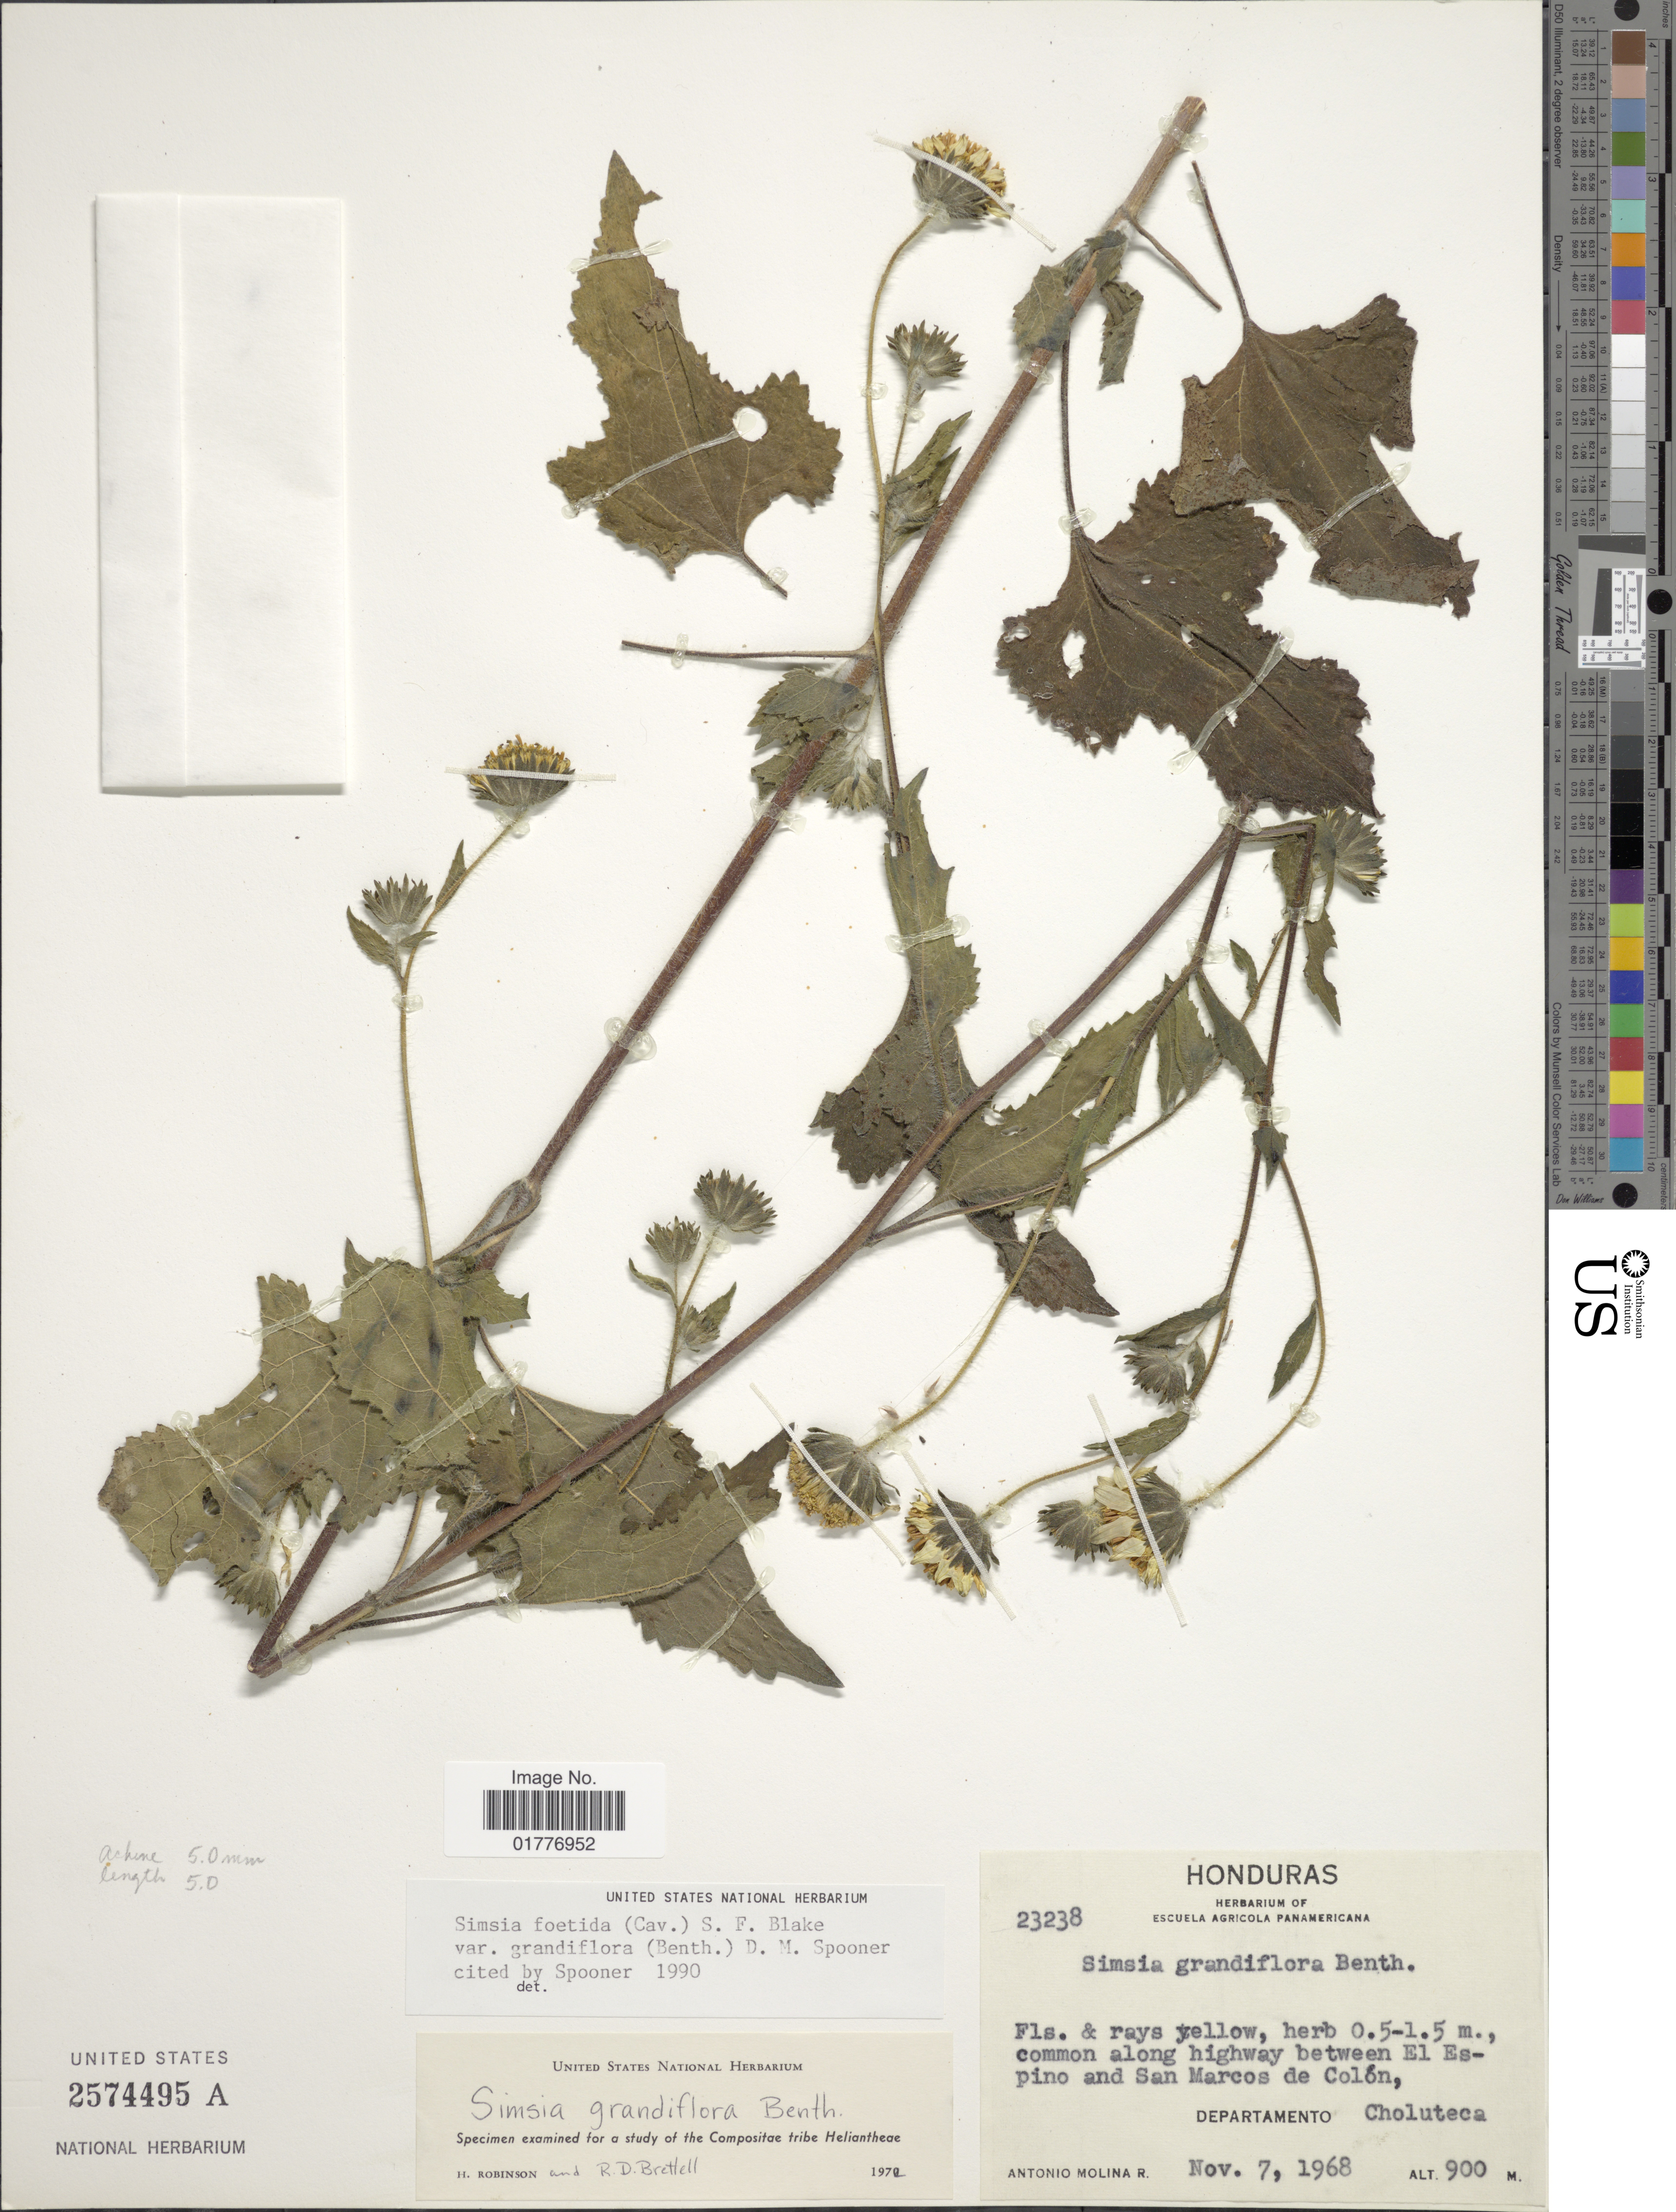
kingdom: Plantae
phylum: Tracheophyta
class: Magnoliopsida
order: Asterales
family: Asteraceae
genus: Simsia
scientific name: Simsia foetida var. grandiflora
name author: (Benth.) D.M. Spooner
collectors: A. Molina R.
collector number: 23238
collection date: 1968-11-07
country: Honduras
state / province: Choluteca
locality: Common along highway between El Espino and San Marcos de Colon, Department Choluteca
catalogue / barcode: US 2574495A